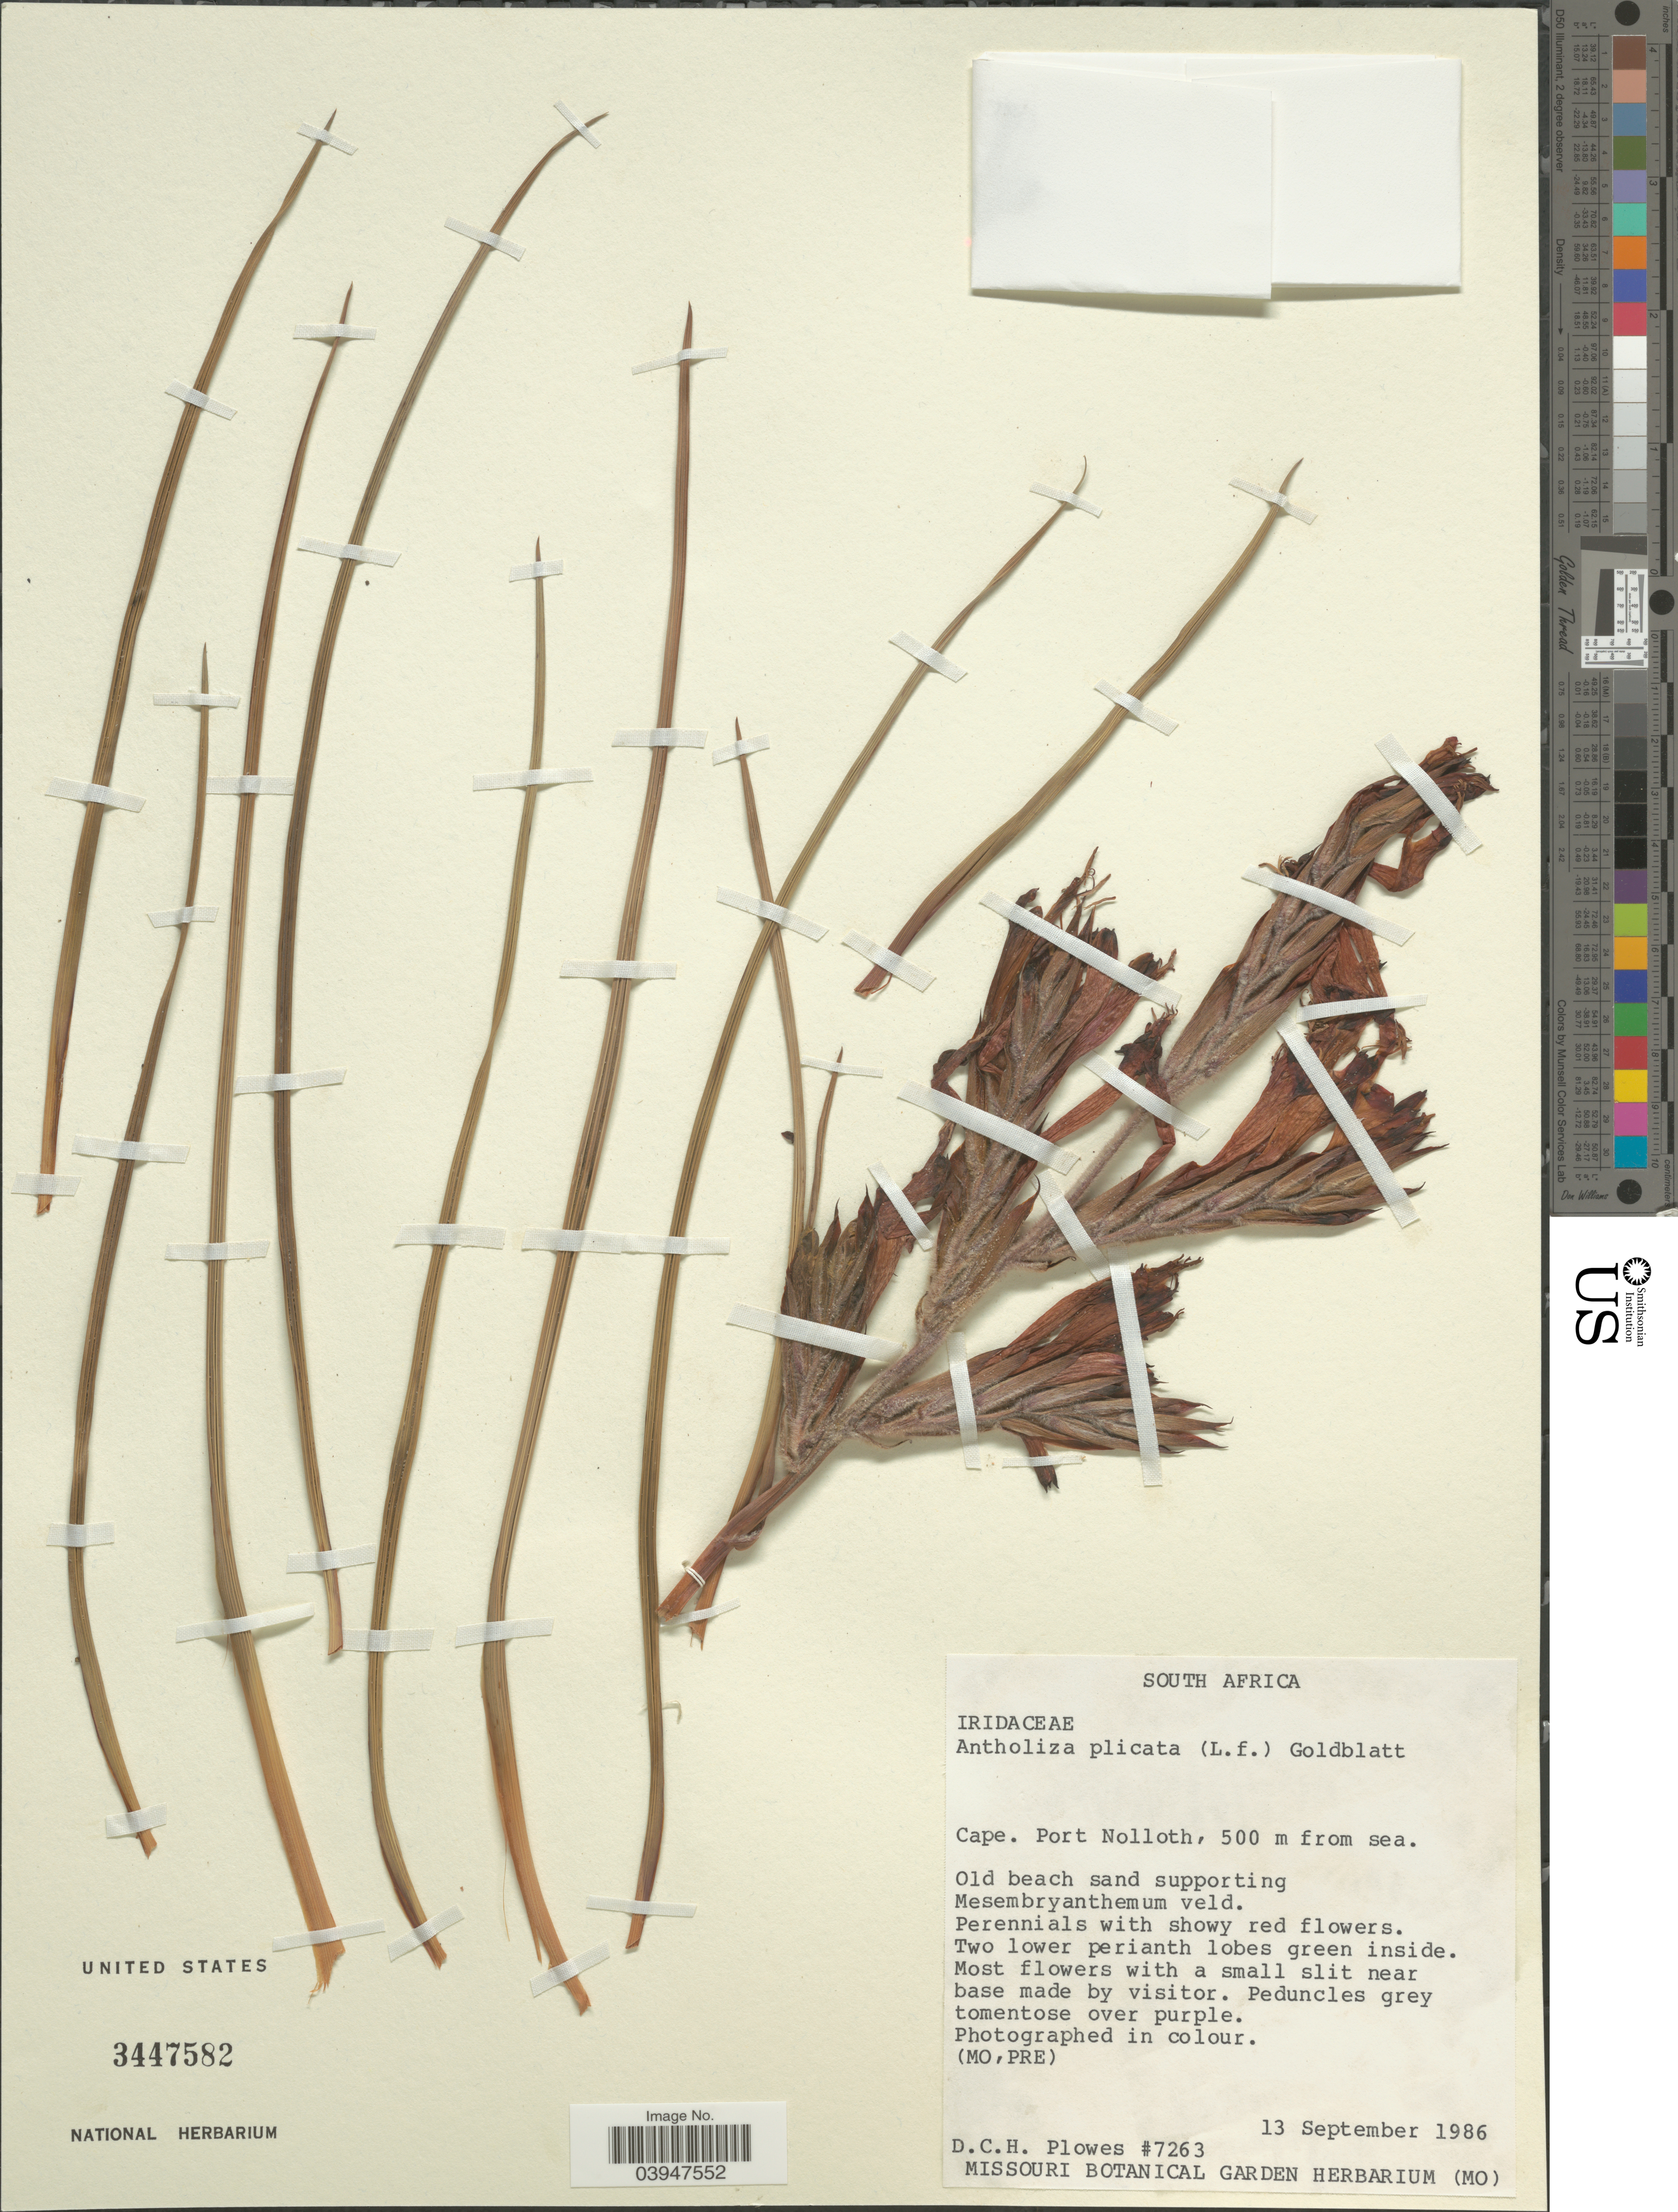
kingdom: Plantae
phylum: Tracheophyta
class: Liliopsida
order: Asparagales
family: Iridaceae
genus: Babiana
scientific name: Babiana hirsuta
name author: (Lam.) Goldblatt & J.C. Manning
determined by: Strong, Mark T., (BOT), Smithsonian Institution - National Museum of Natural History (UNITED STATES)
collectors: D. Plowes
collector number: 7263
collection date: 1986-09-13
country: South Africa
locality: Cape. Port Nolloth. Old beach sand supporting Mesembryanthemum veld.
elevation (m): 500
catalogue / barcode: US 3447582